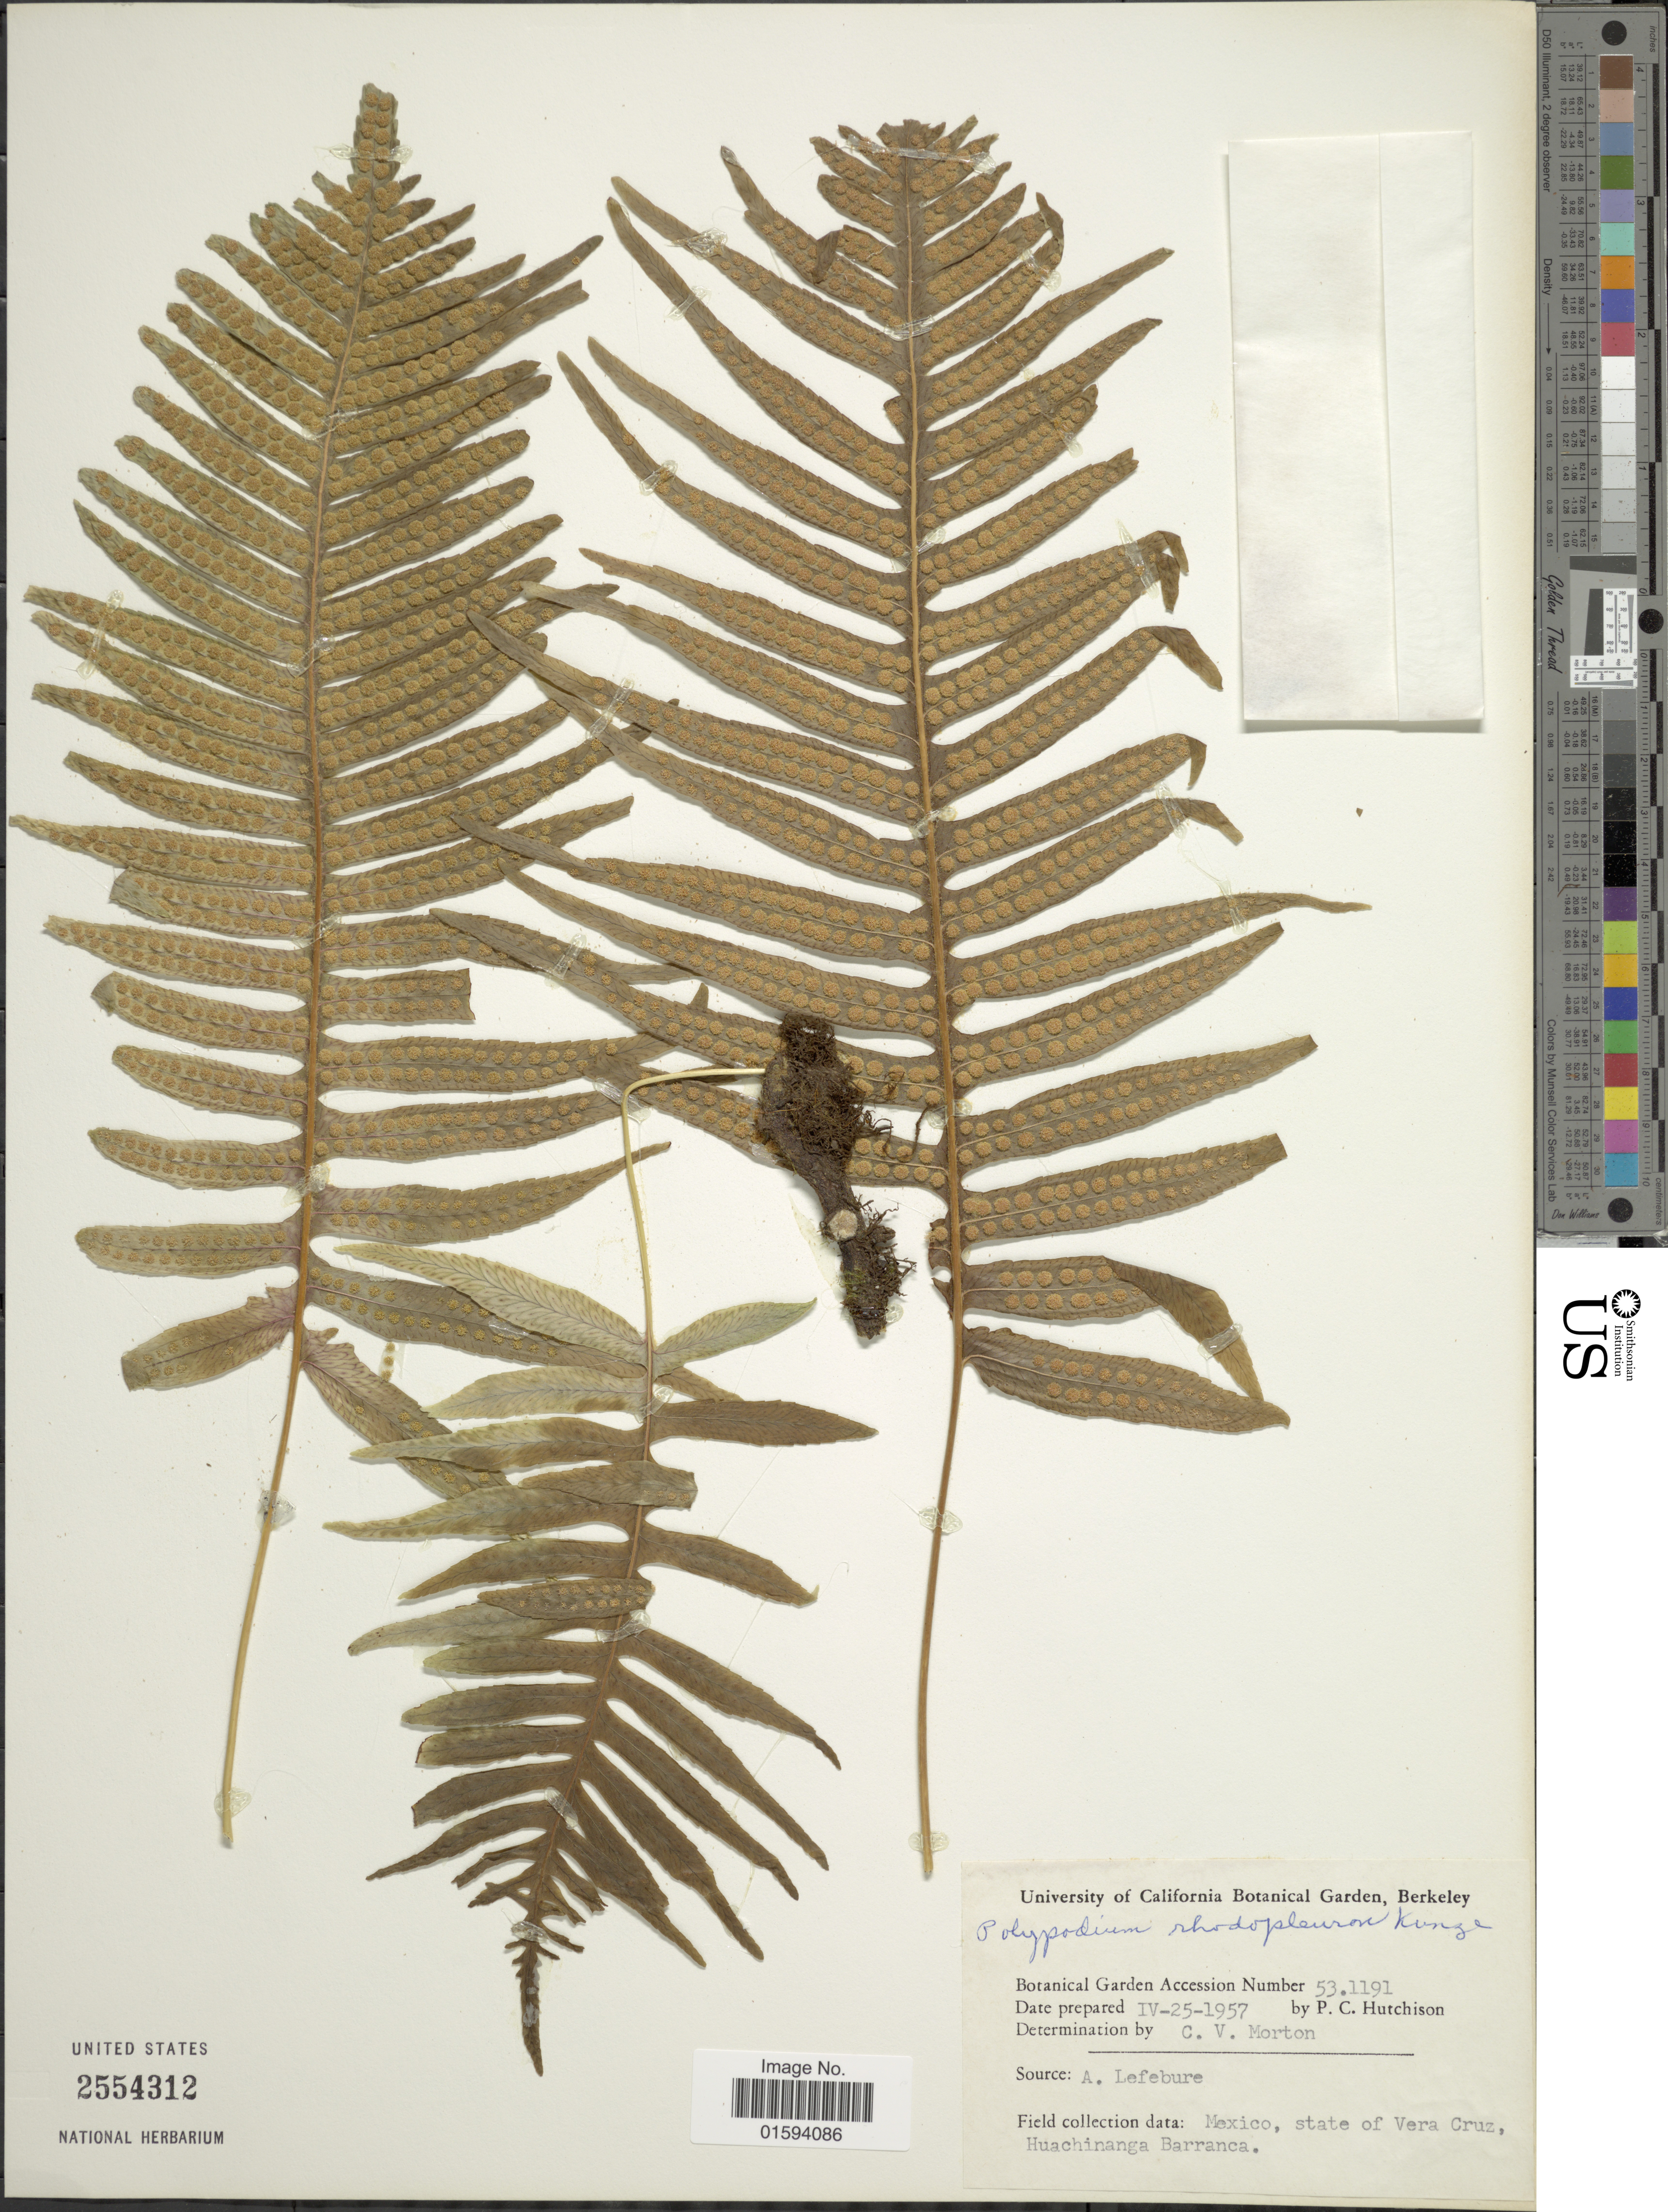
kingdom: Plantae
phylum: Tracheophyta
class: Polypodiopsida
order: Polypodiales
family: Polypodiaceae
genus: Polypodium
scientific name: Polypodium rhodopleuron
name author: Kunze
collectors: P. C. Hutchison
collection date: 1957-04-25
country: United States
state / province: California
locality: University of California Botanical Garden , Accession Number 53-1191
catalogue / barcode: US 2554312